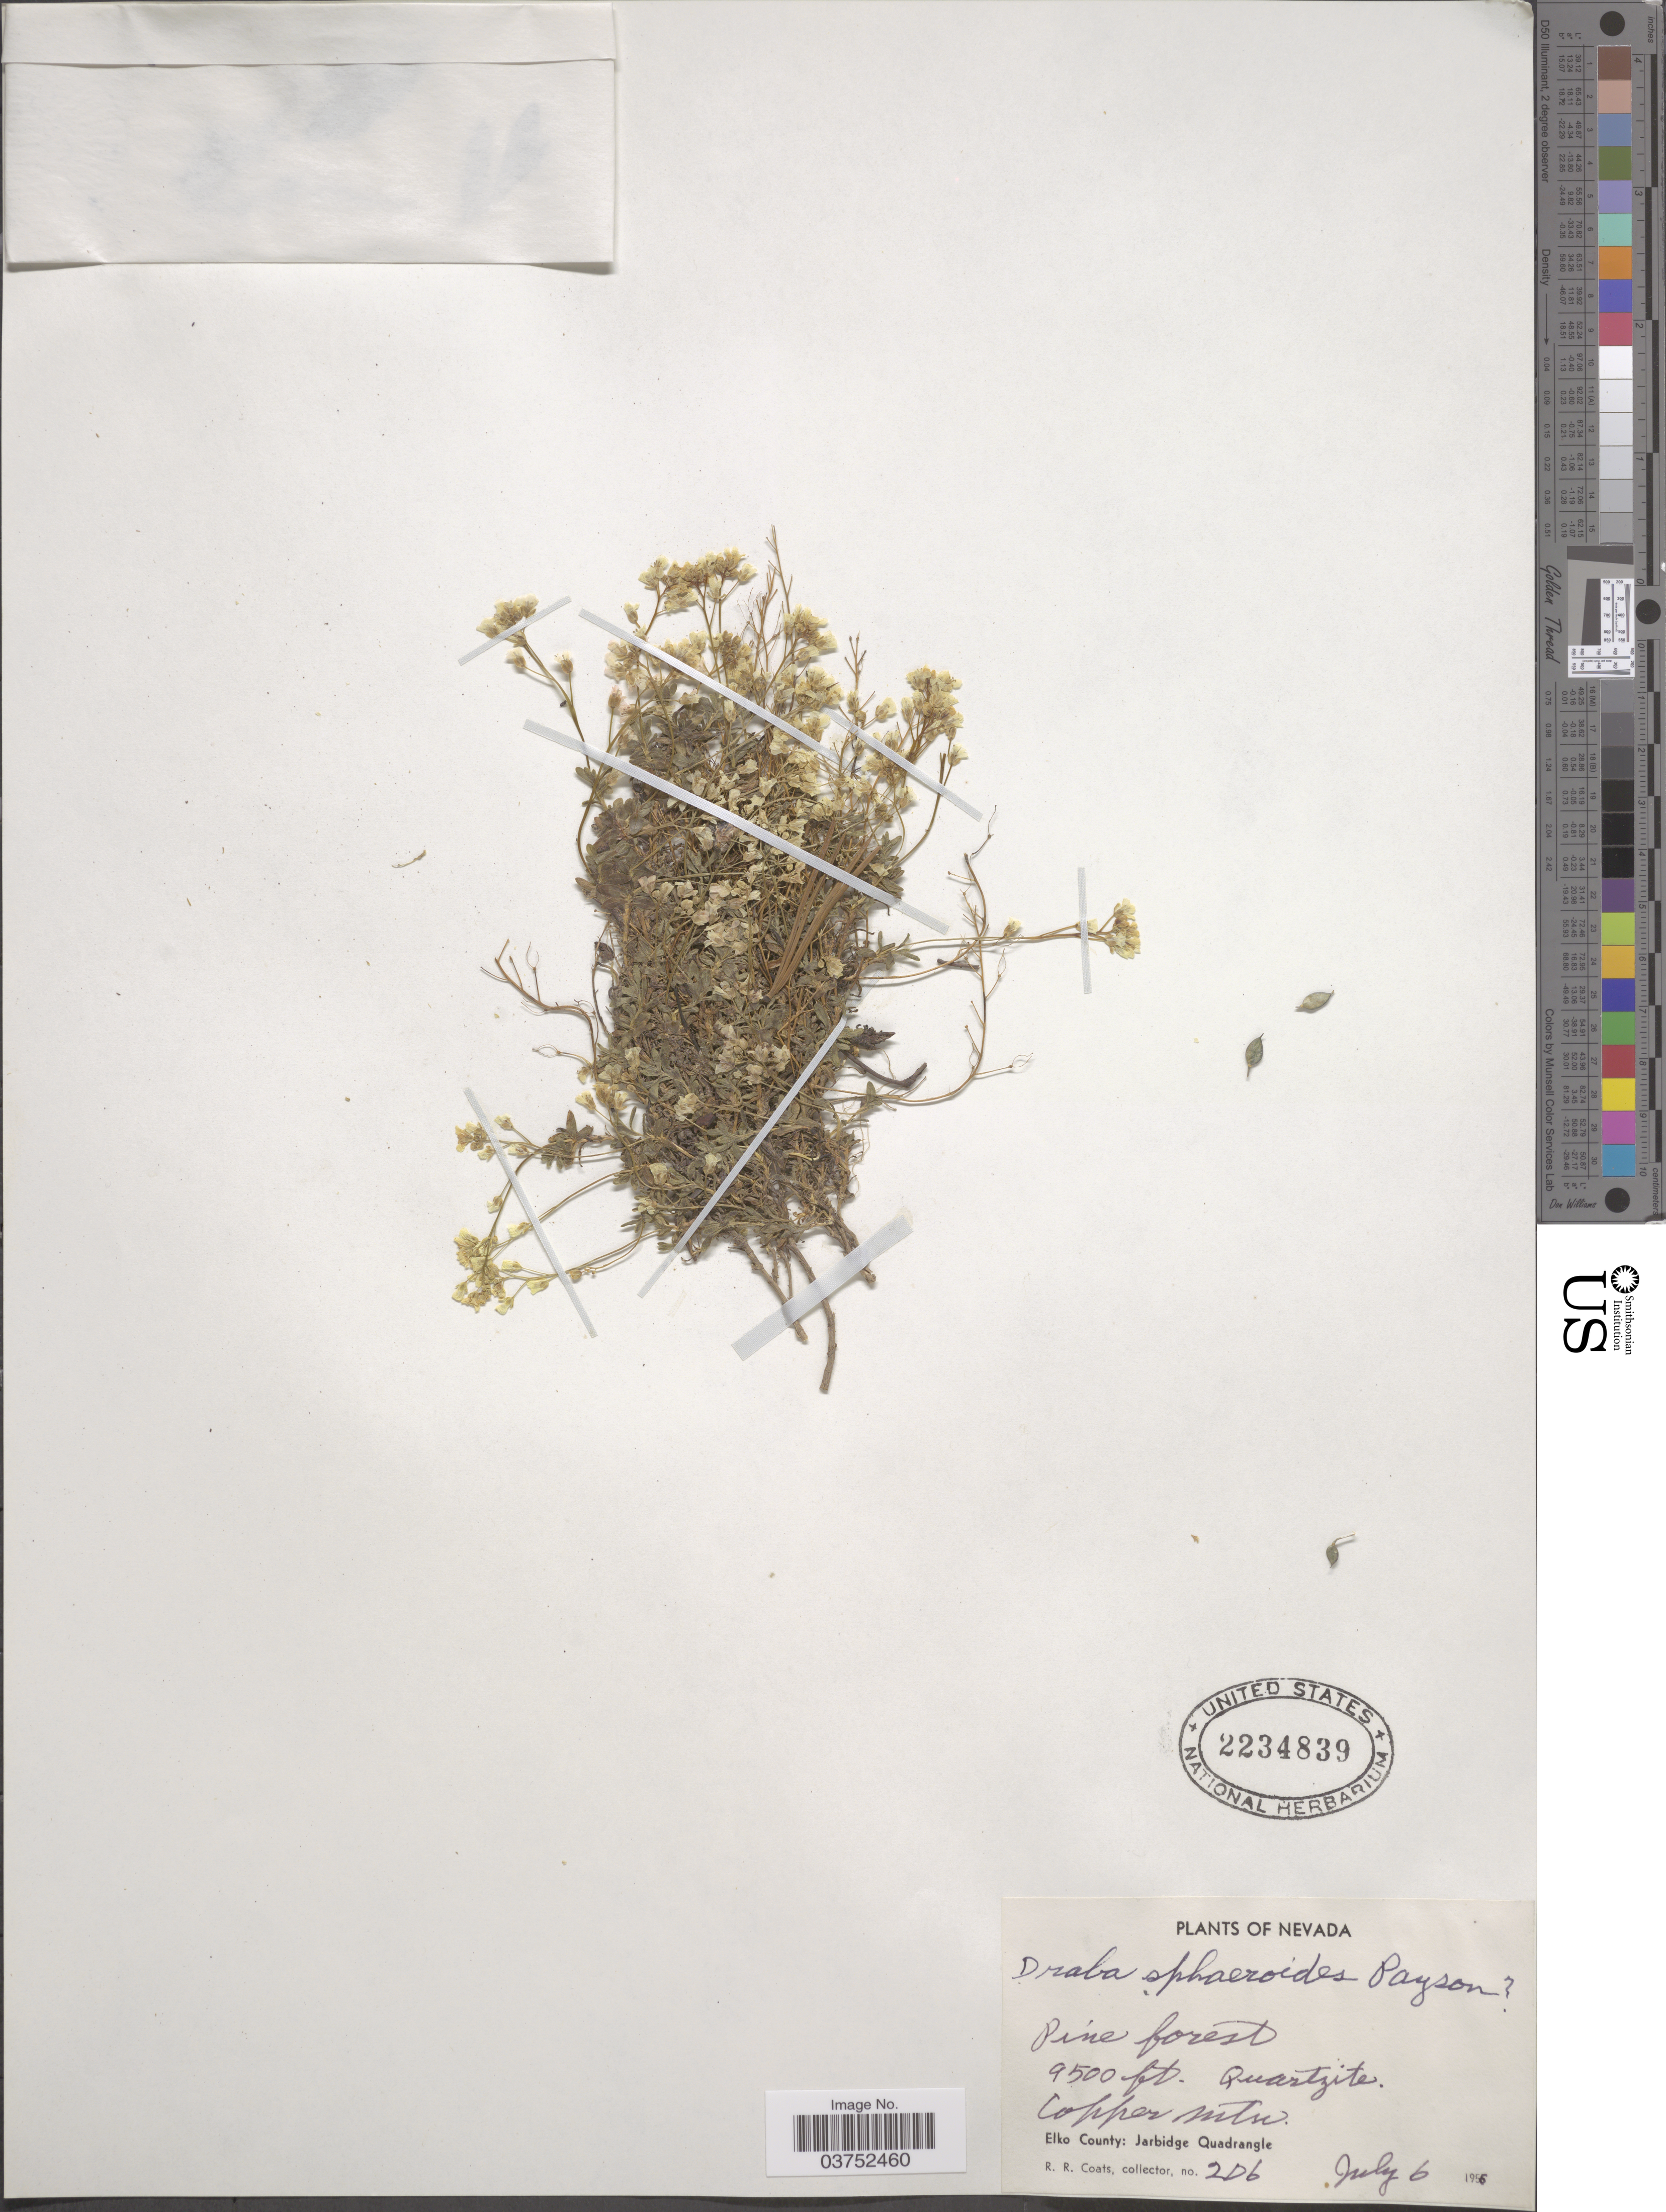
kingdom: Plantae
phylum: Tracheophyta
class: Magnoliopsida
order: Brassicales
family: Brassicaceae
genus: Draba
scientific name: Draba sphaeroides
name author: Payson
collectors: R. Coats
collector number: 206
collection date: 1956-07-06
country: United States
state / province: Nevada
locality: Copper Mtn. Elko County: Jarbidge Quadrangle.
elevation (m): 2896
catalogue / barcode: US 2234839